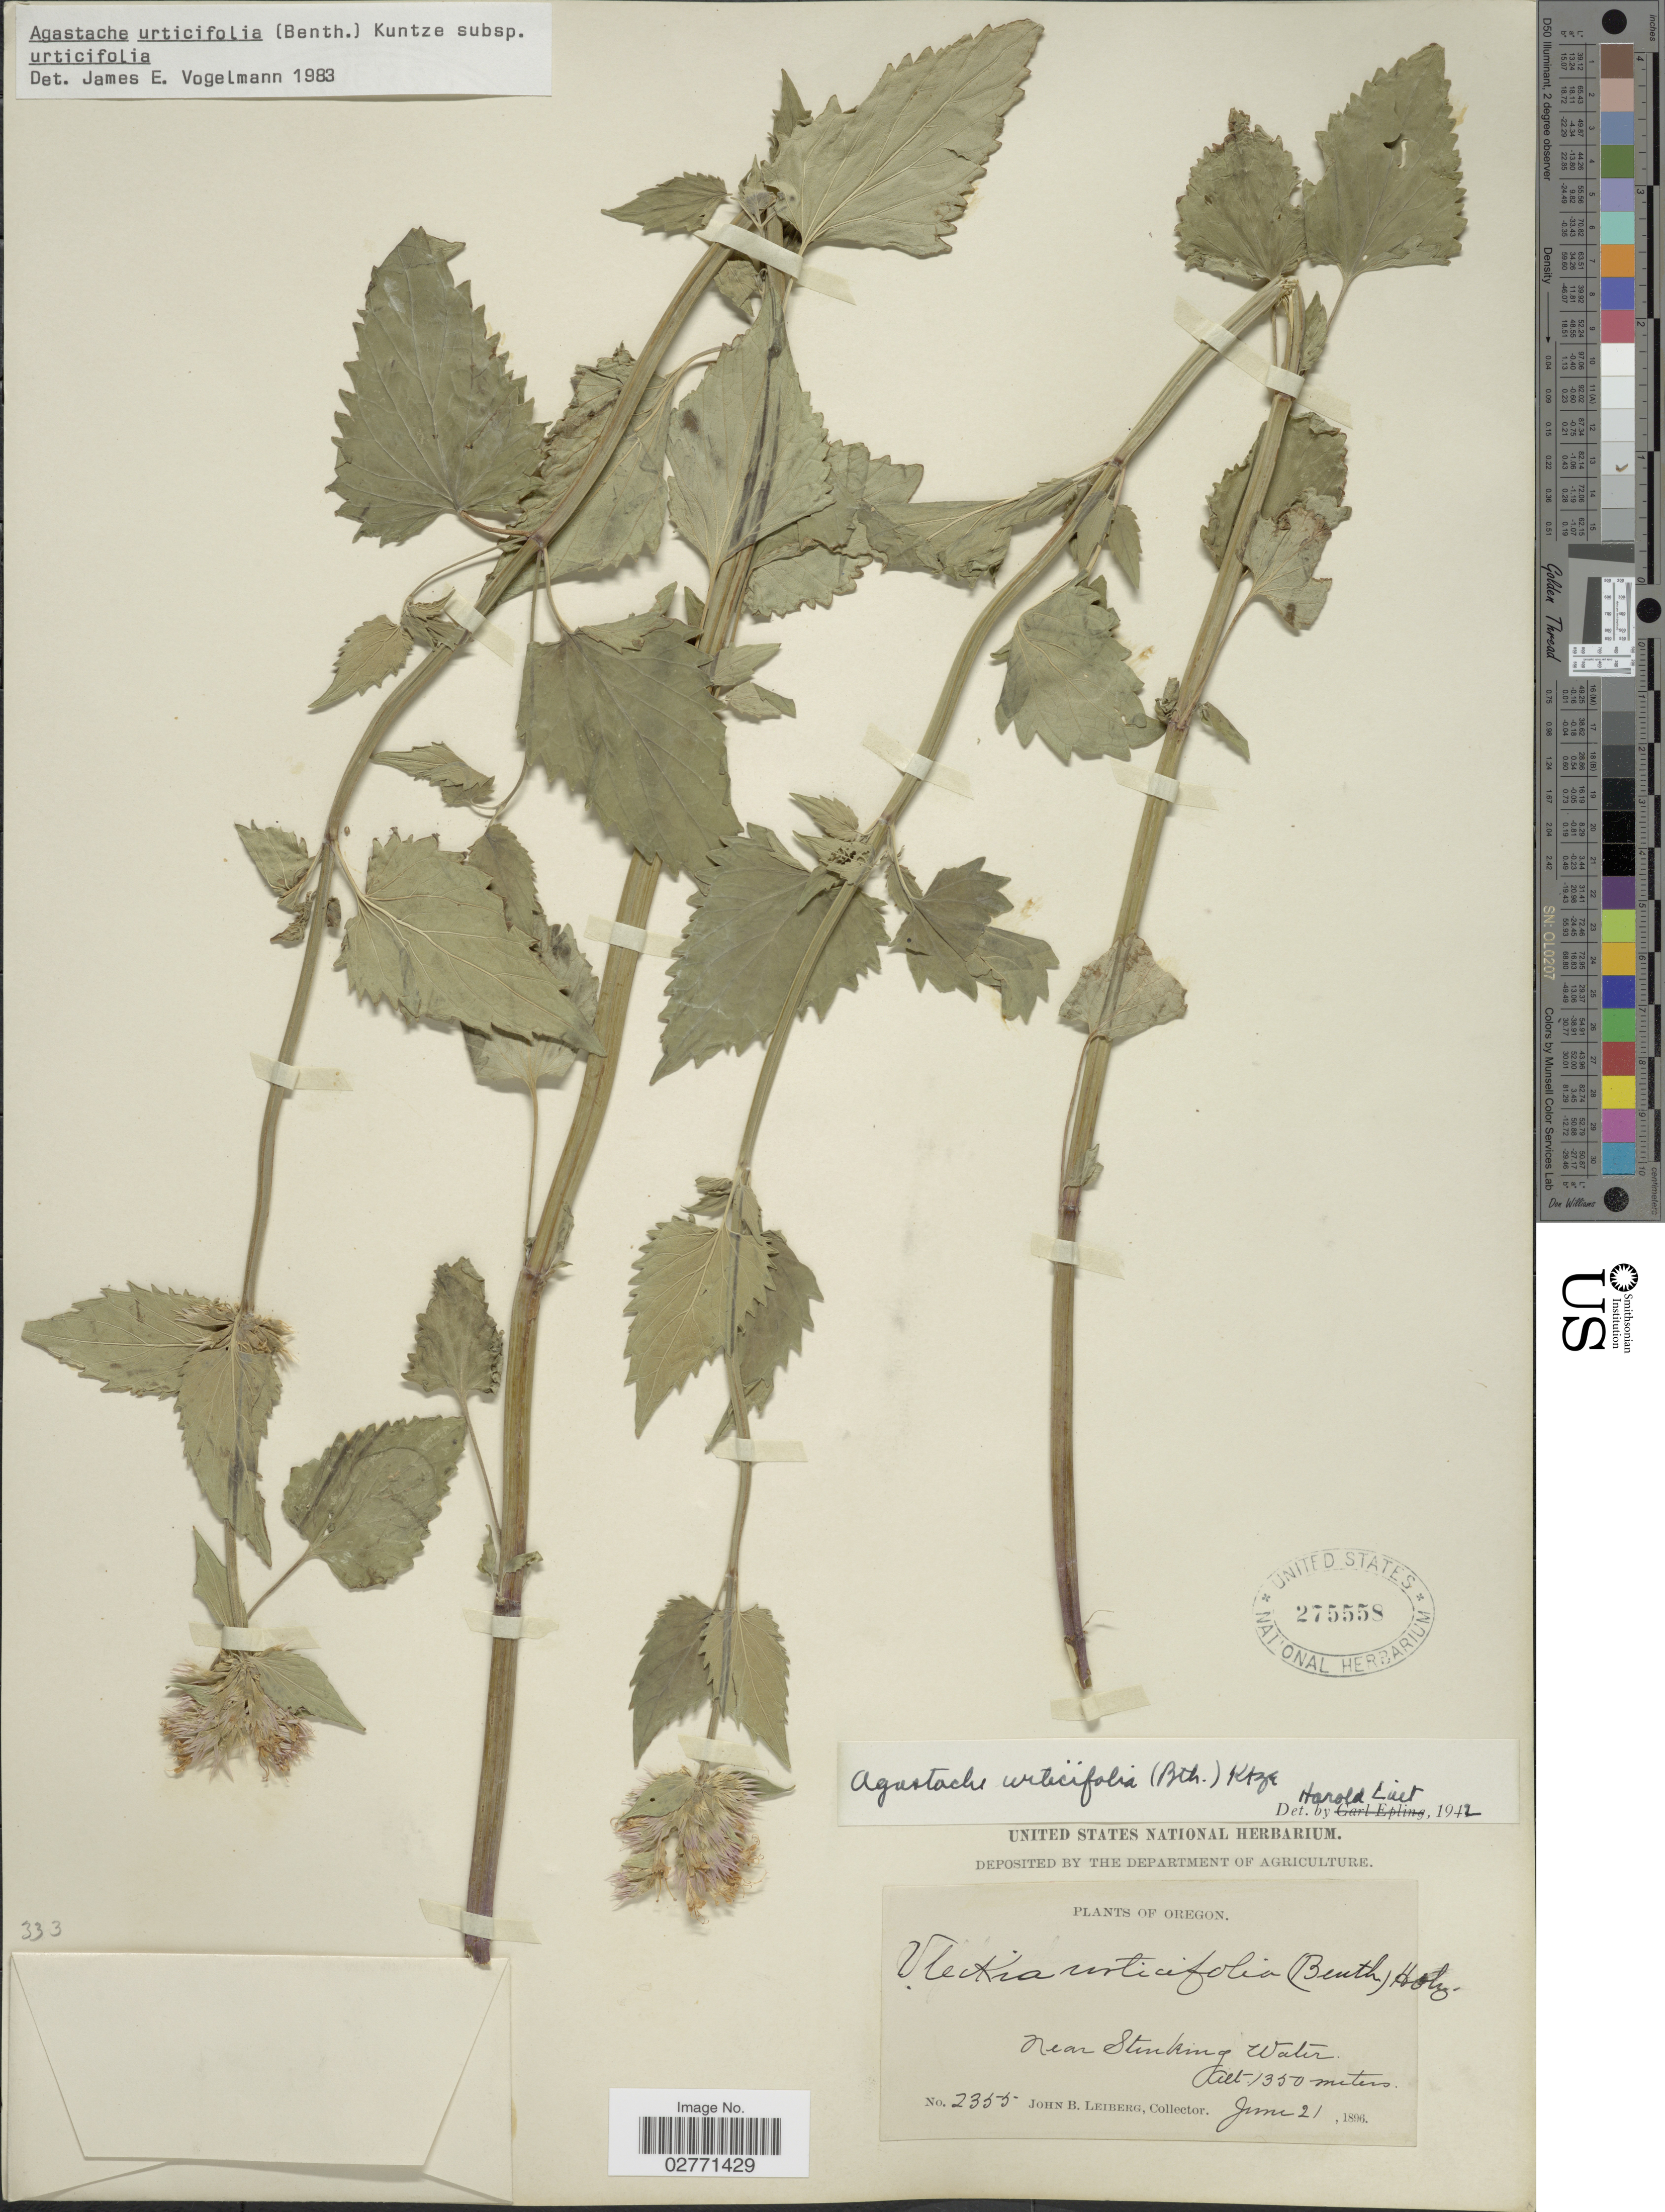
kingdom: Plantae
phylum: Tracheophyta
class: Magnoliopsida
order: Lamiales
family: Lamiaceae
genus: Agastache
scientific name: Agastache urticifolia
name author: (Benth.) Kuntze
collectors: J. B. Leiberg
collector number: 2355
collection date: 1896-06-21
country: United States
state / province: Oregon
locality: Near Stinking Water.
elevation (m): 1350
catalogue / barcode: US 275558